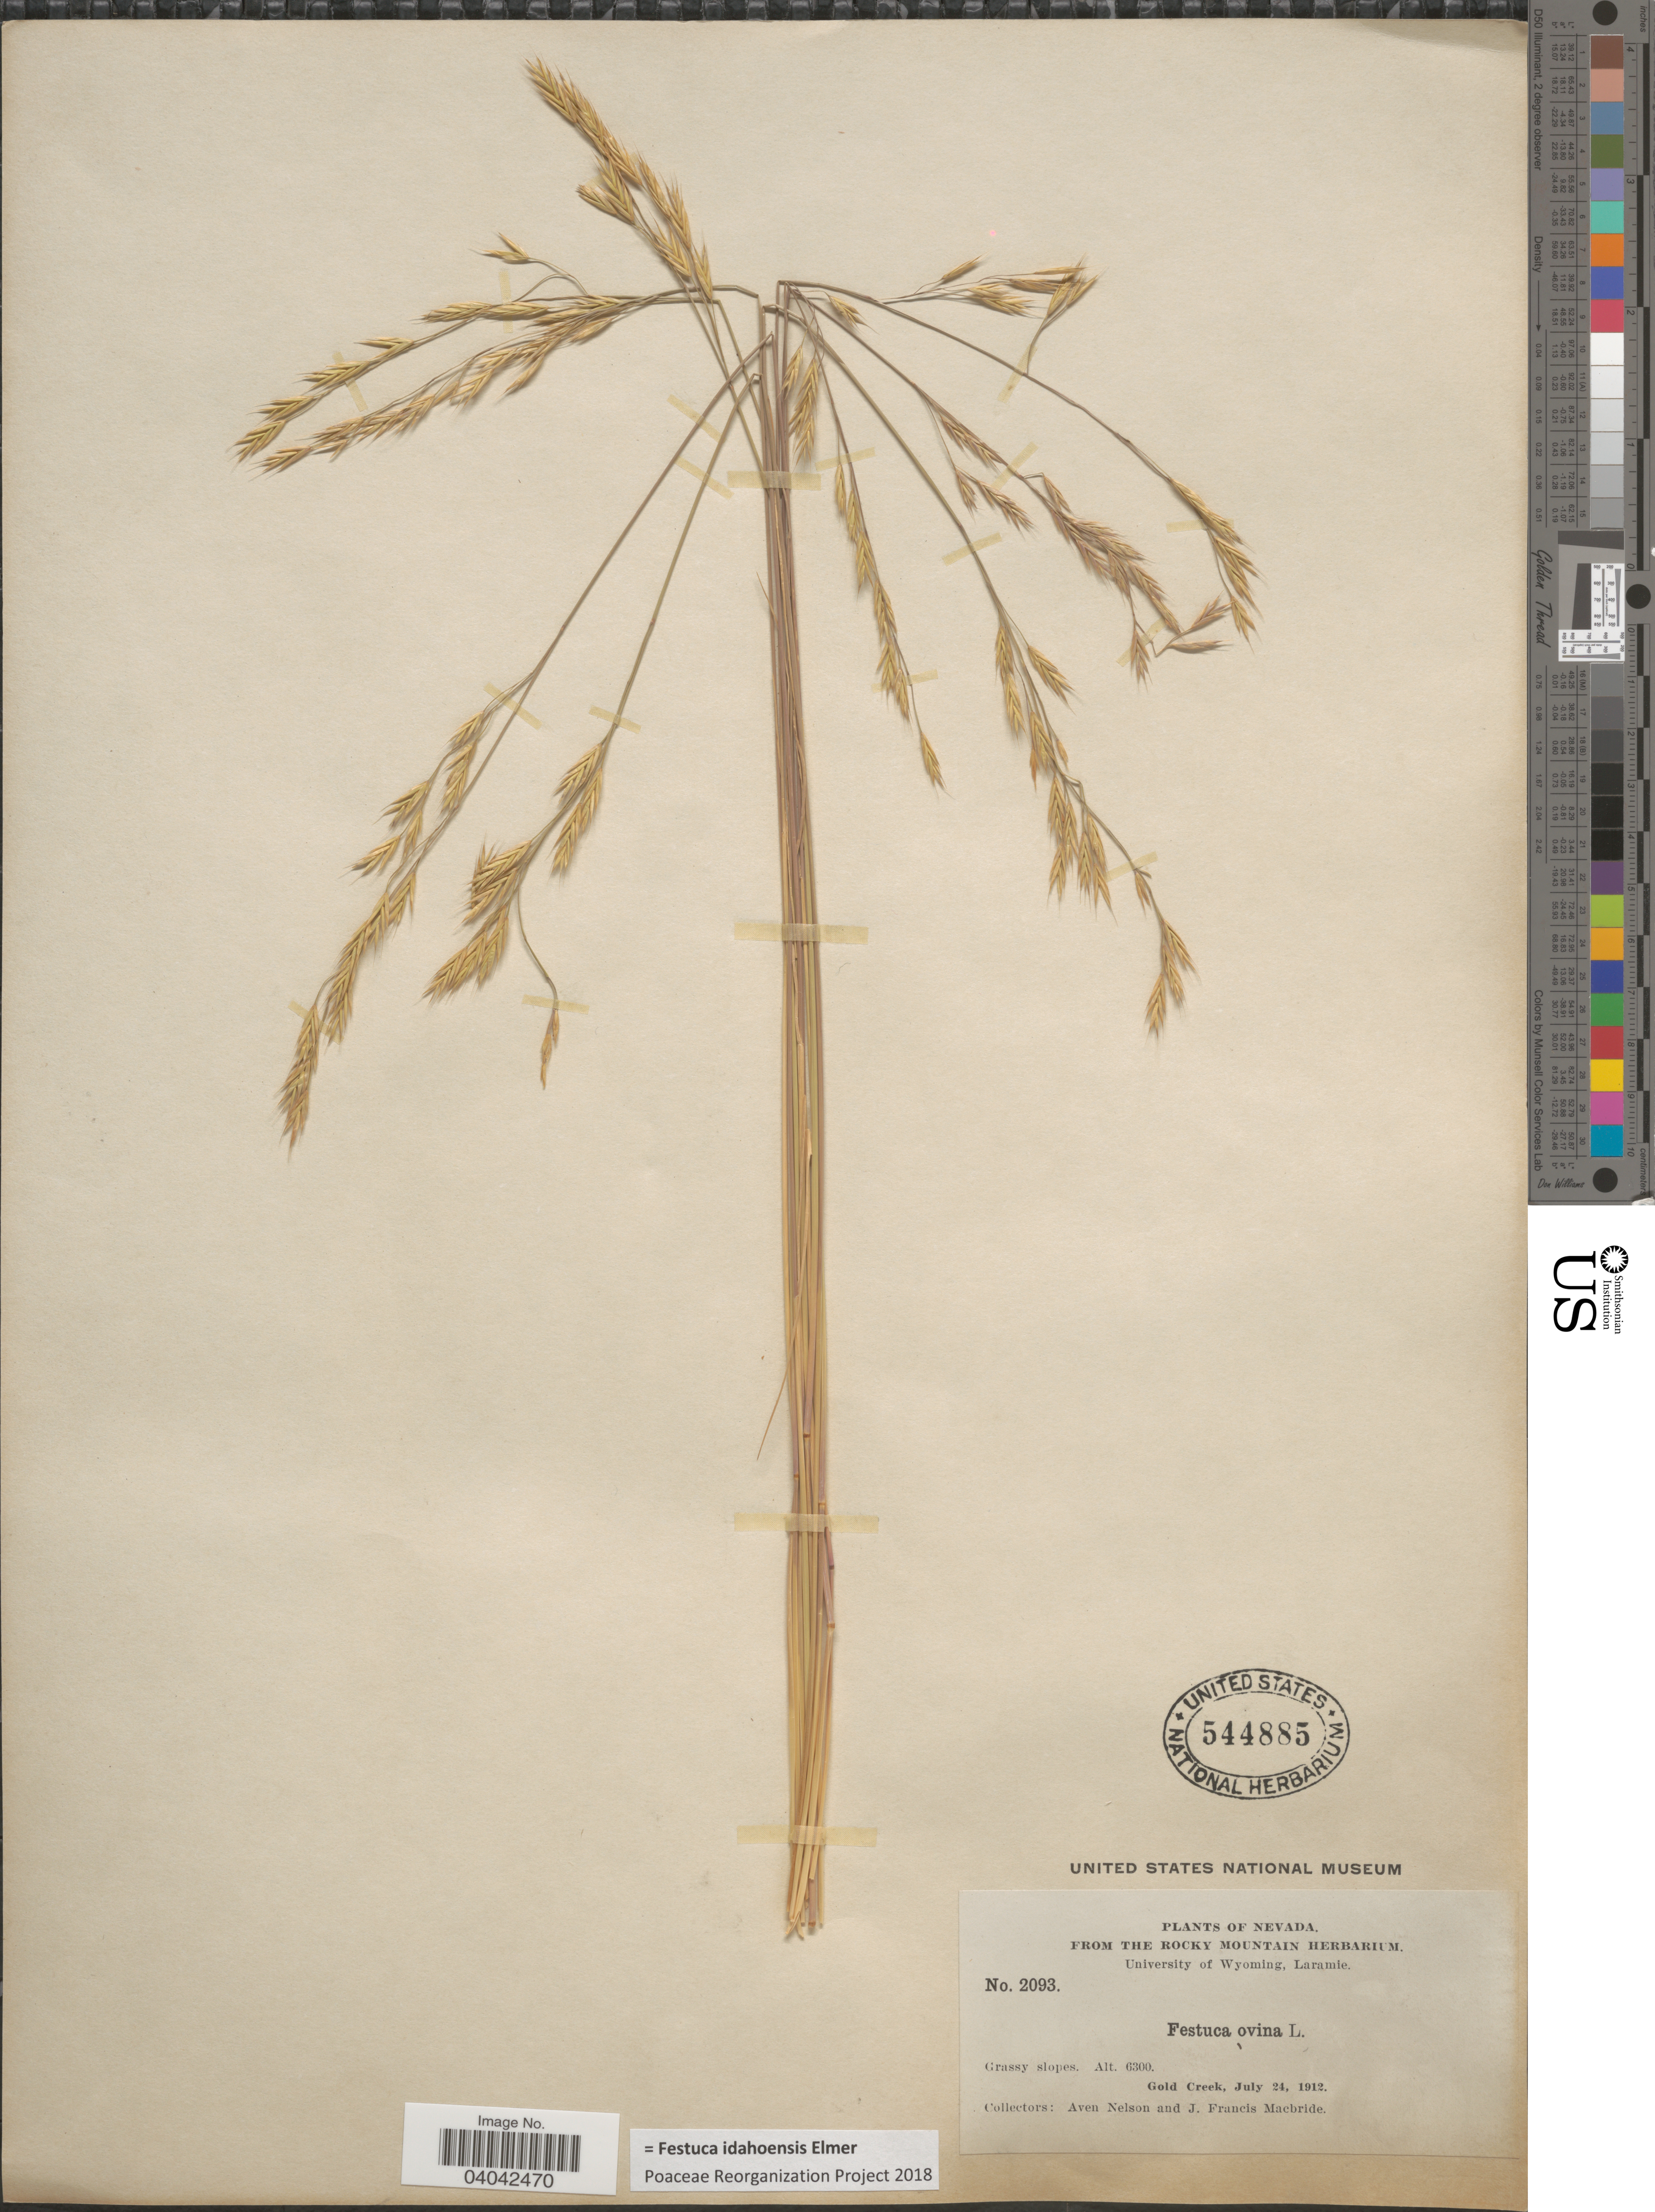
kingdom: Plantae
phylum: Tracheophyta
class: Liliopsida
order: Poales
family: Poaceae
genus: Festuca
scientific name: Festuca idahoensis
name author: Elmer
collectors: A. Nelson & J. F. Macbride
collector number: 2093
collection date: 1912-07-24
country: United States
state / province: Nevada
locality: Gold Creek.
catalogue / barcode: US 544885